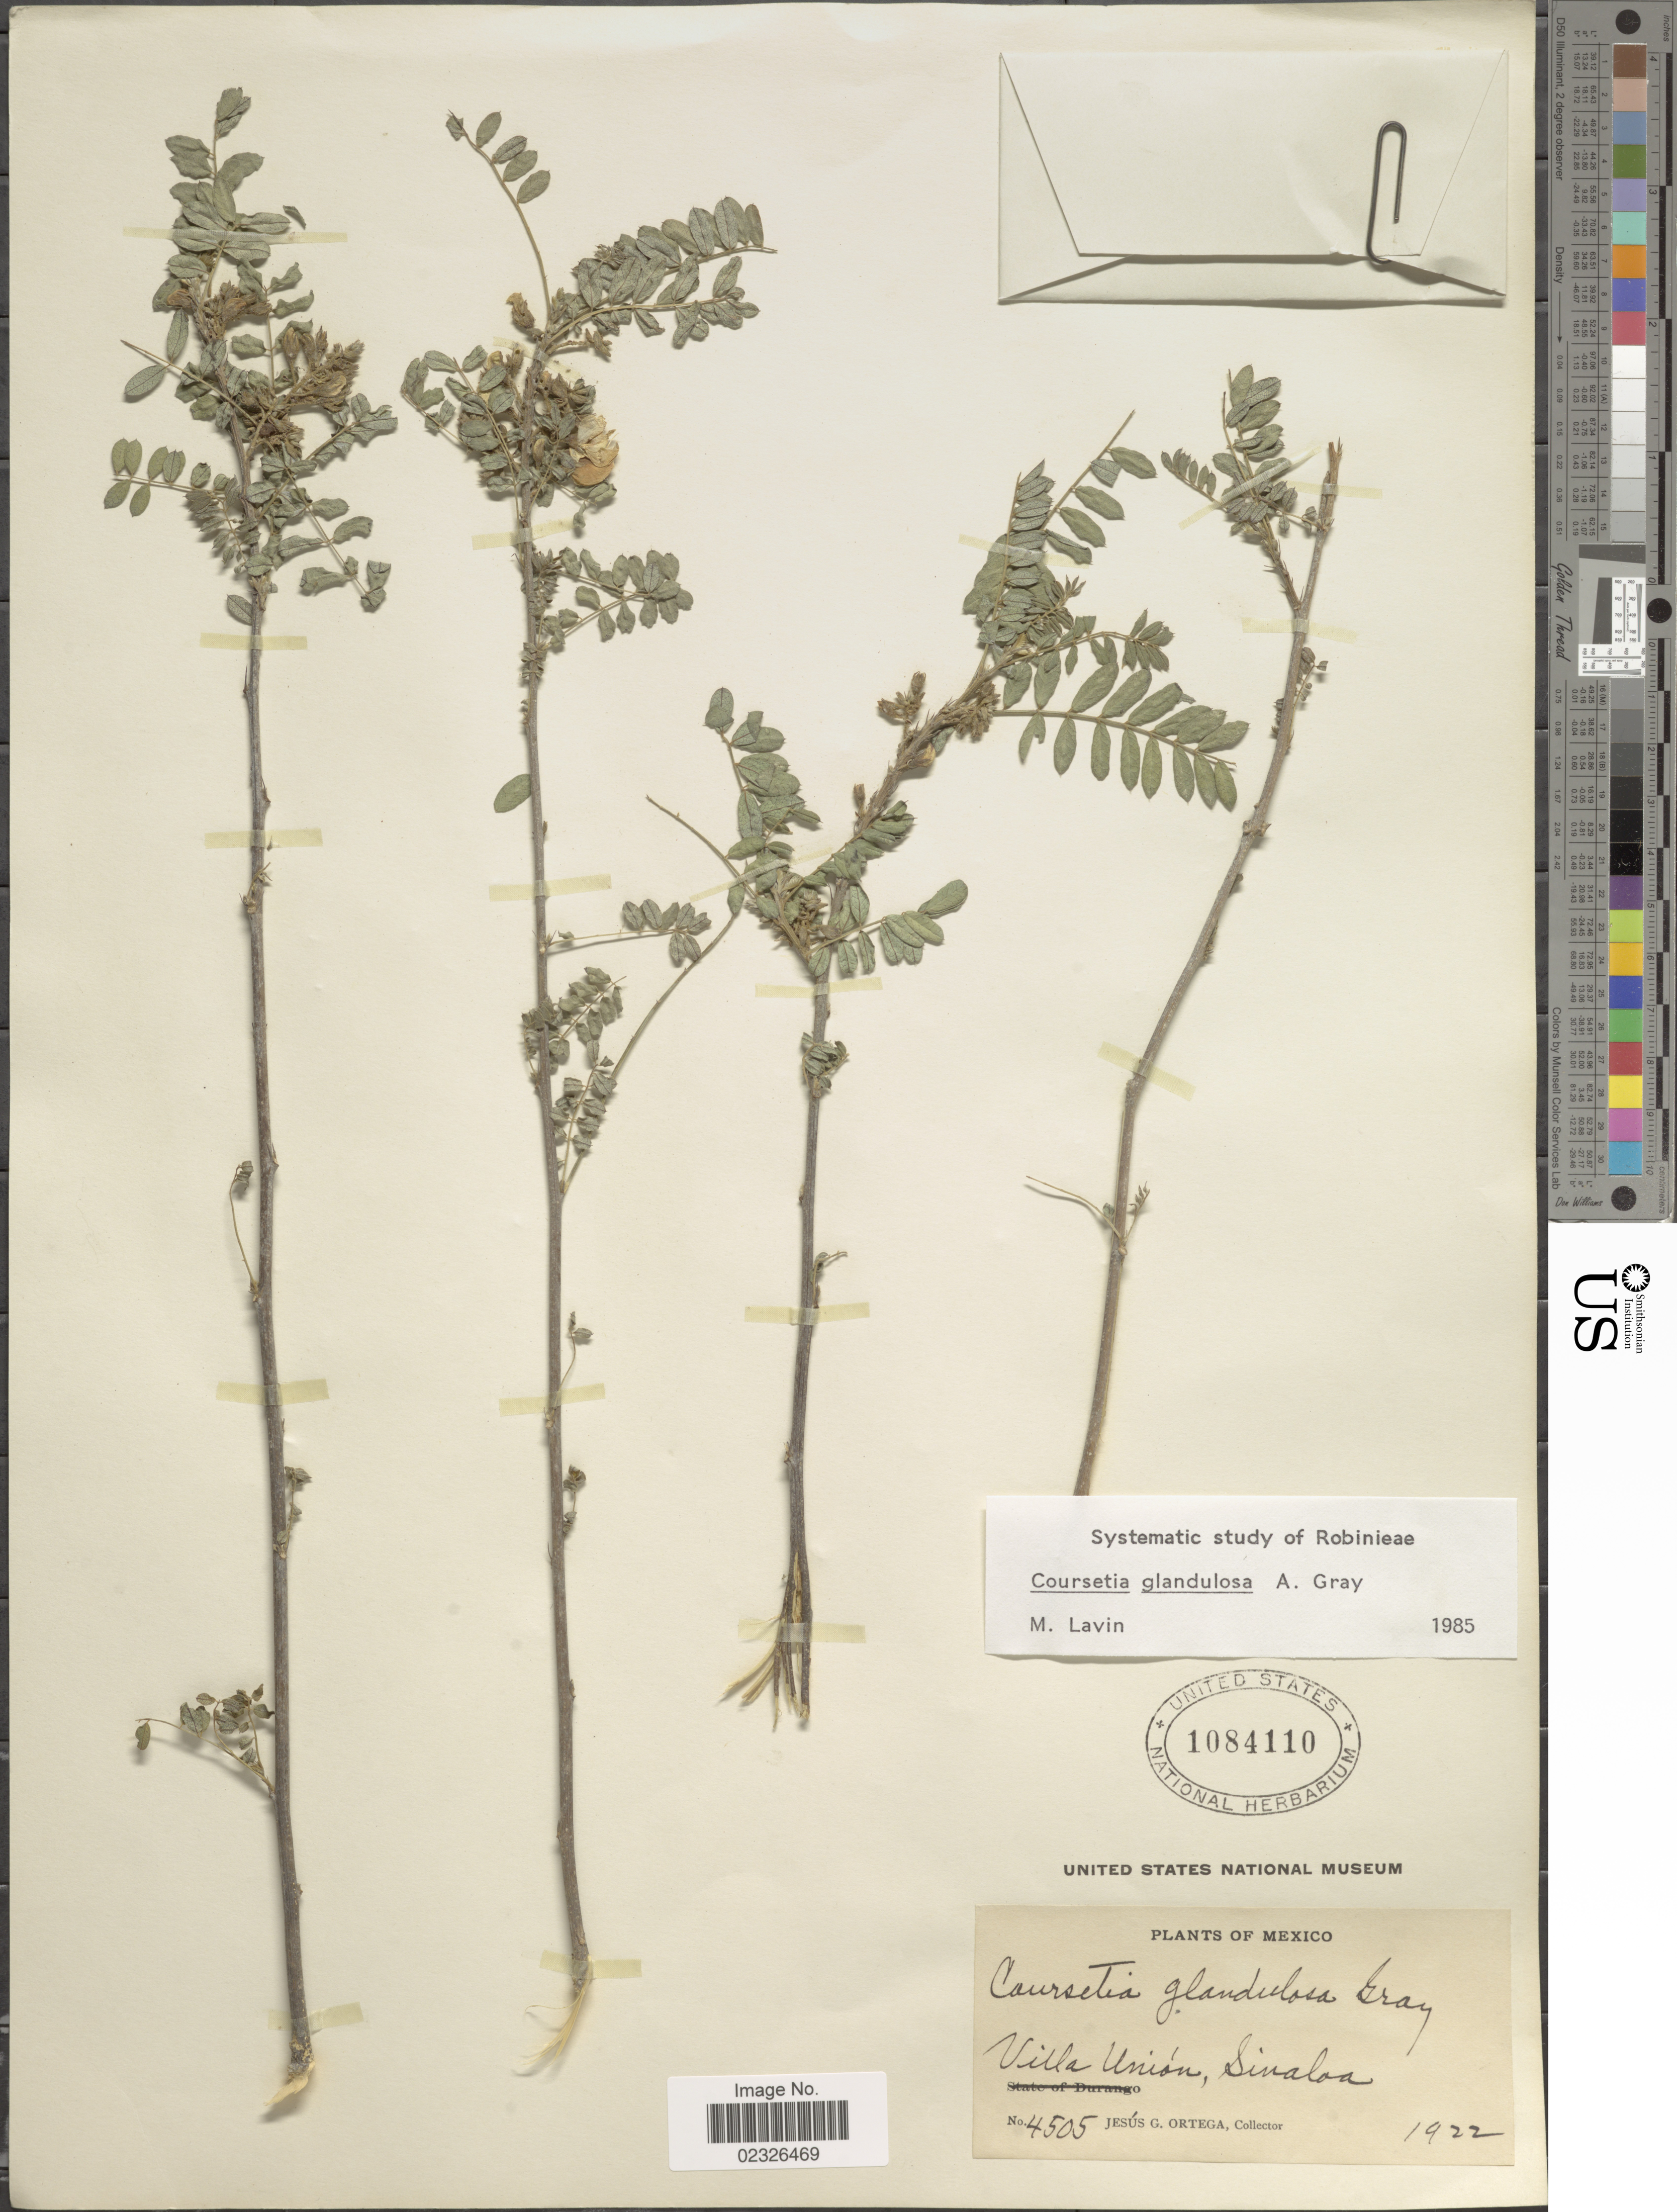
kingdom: Plantae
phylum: Tracheophyta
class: Magnoliopsida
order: Fabales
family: Fabaceae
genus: Coursetia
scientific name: Coursetia glandulosa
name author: A. Gray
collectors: J. Ortega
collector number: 4505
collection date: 1922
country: Mexico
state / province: Sinaloa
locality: Villa Union, Sinaloa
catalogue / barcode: US 1084110